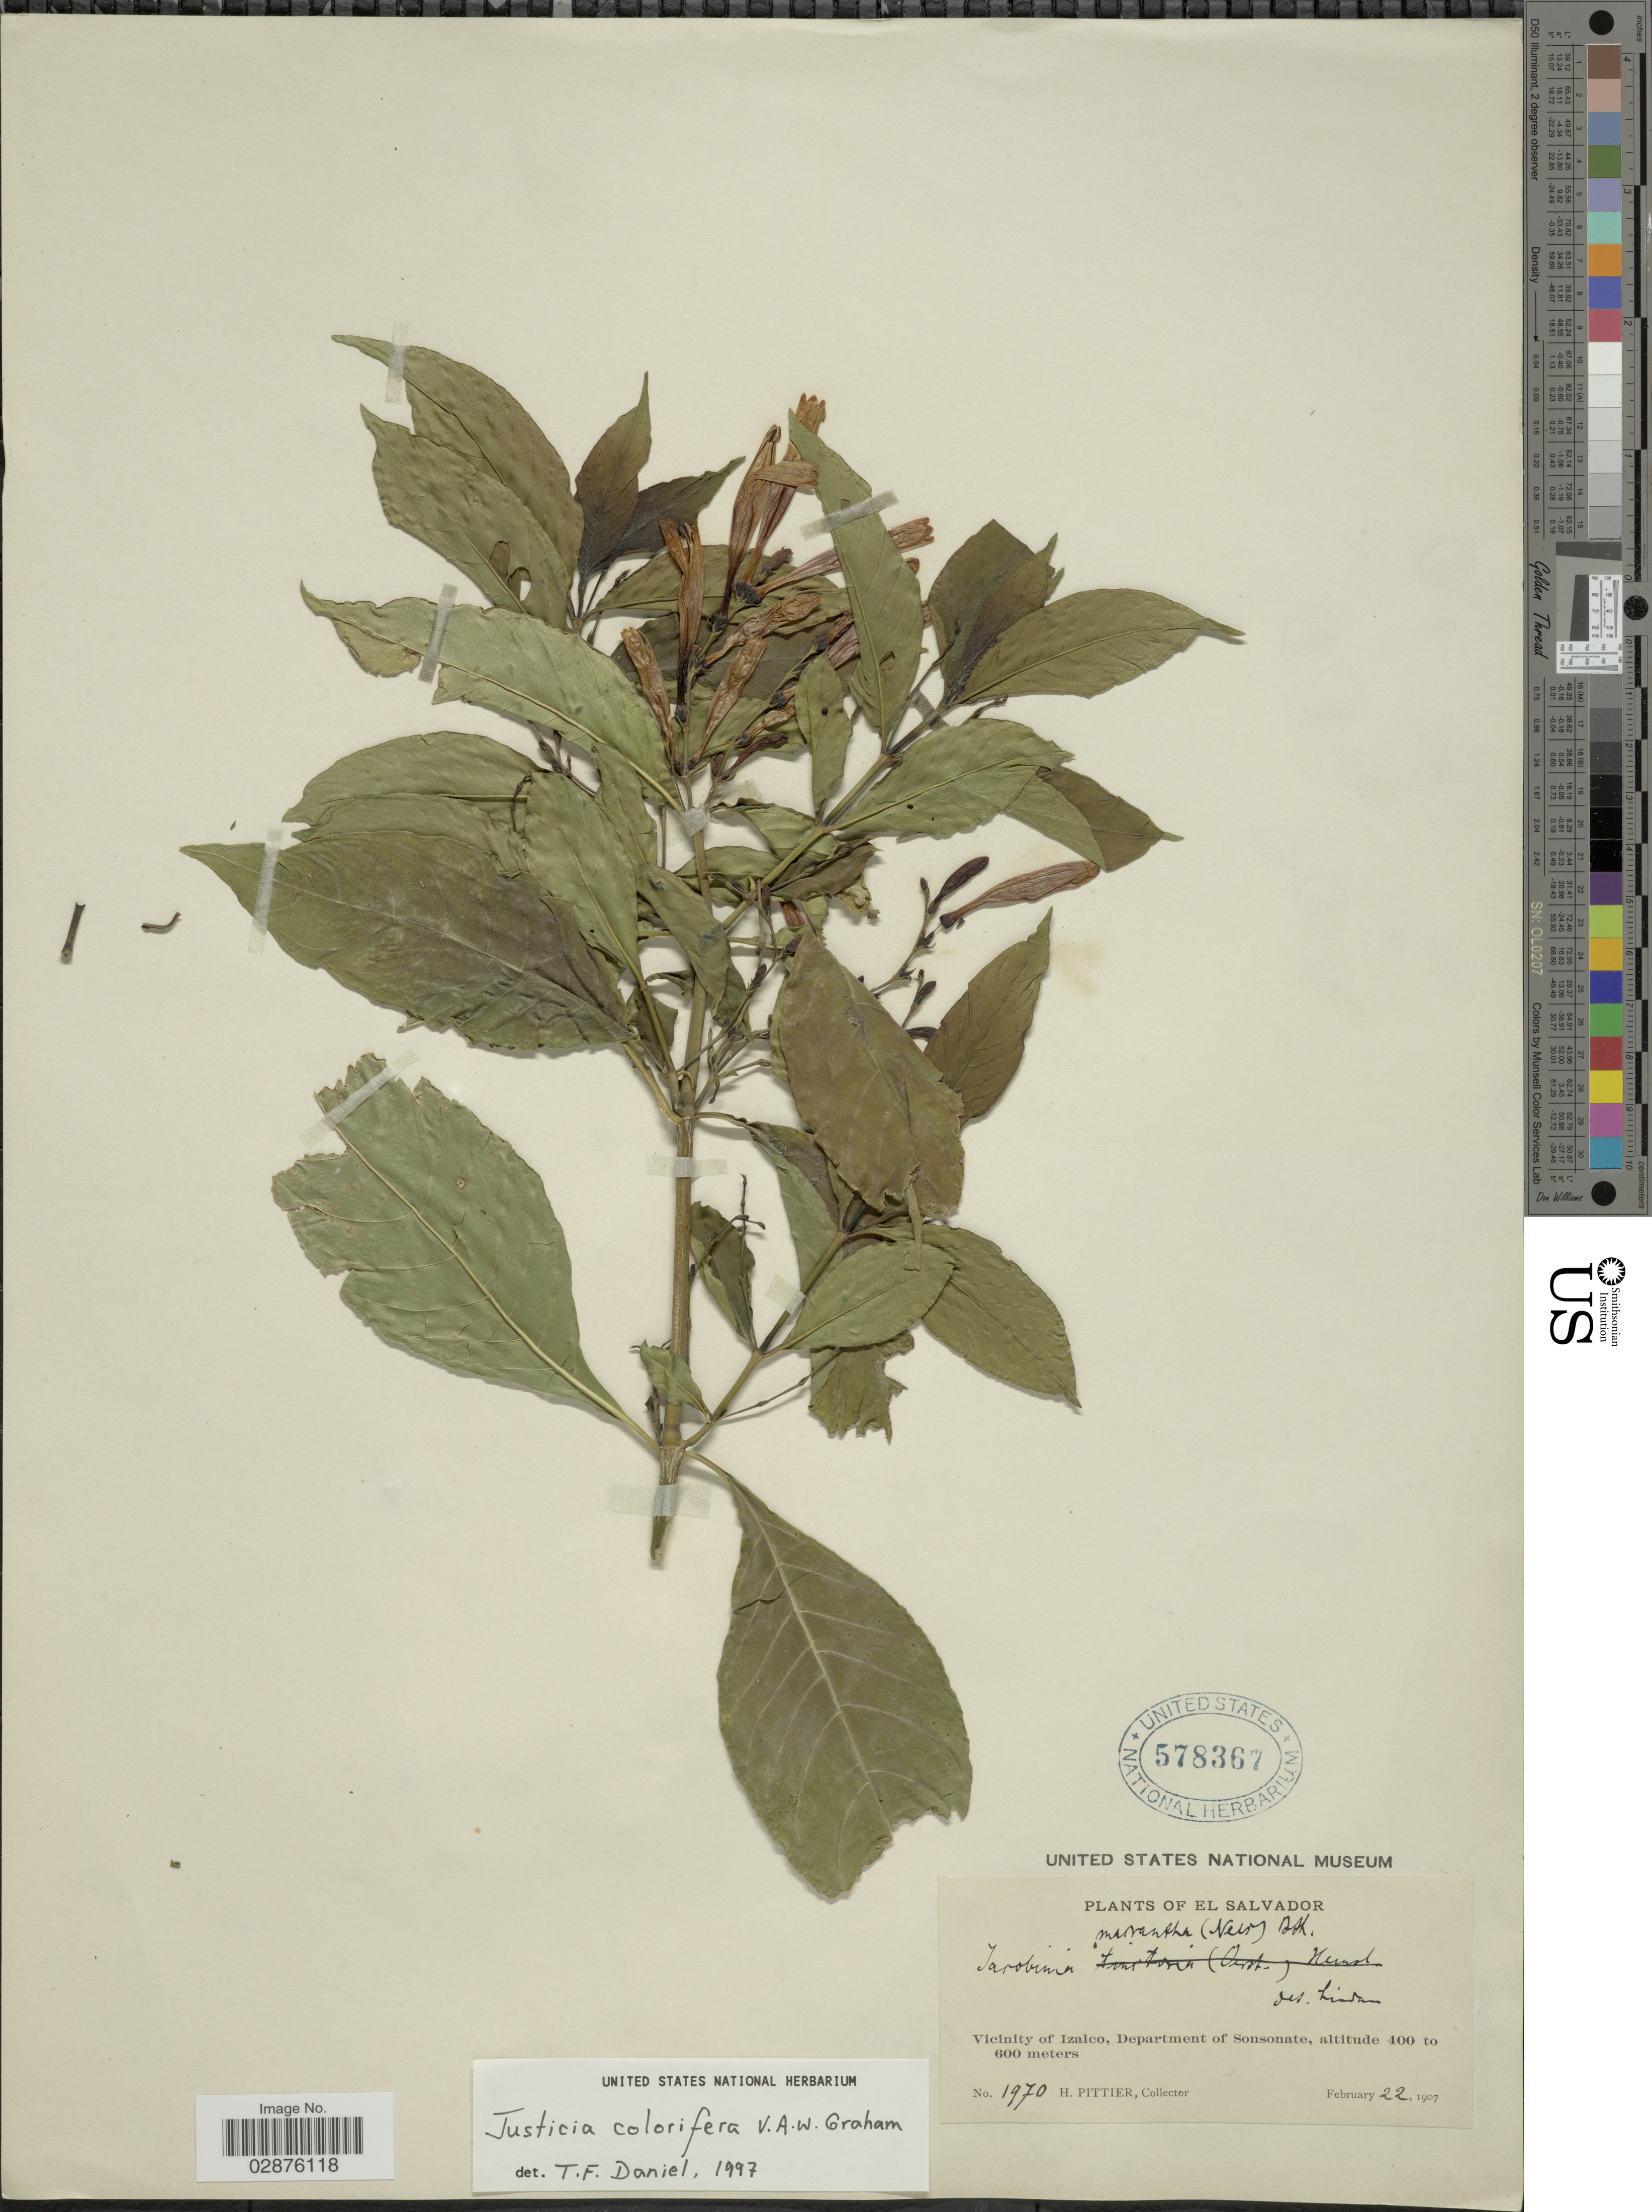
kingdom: Plantae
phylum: Tracheophyta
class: Magnoliopsida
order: Lamiales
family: Acanthaceae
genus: Justicia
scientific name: Justicia colorifera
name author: V.A.W. Graham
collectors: H. F. Pittier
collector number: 1970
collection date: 1907-02-22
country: El Salvador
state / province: Sonsonate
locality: Vicinity of Izalco, Department of Sonsonate.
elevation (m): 400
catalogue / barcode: US 578367